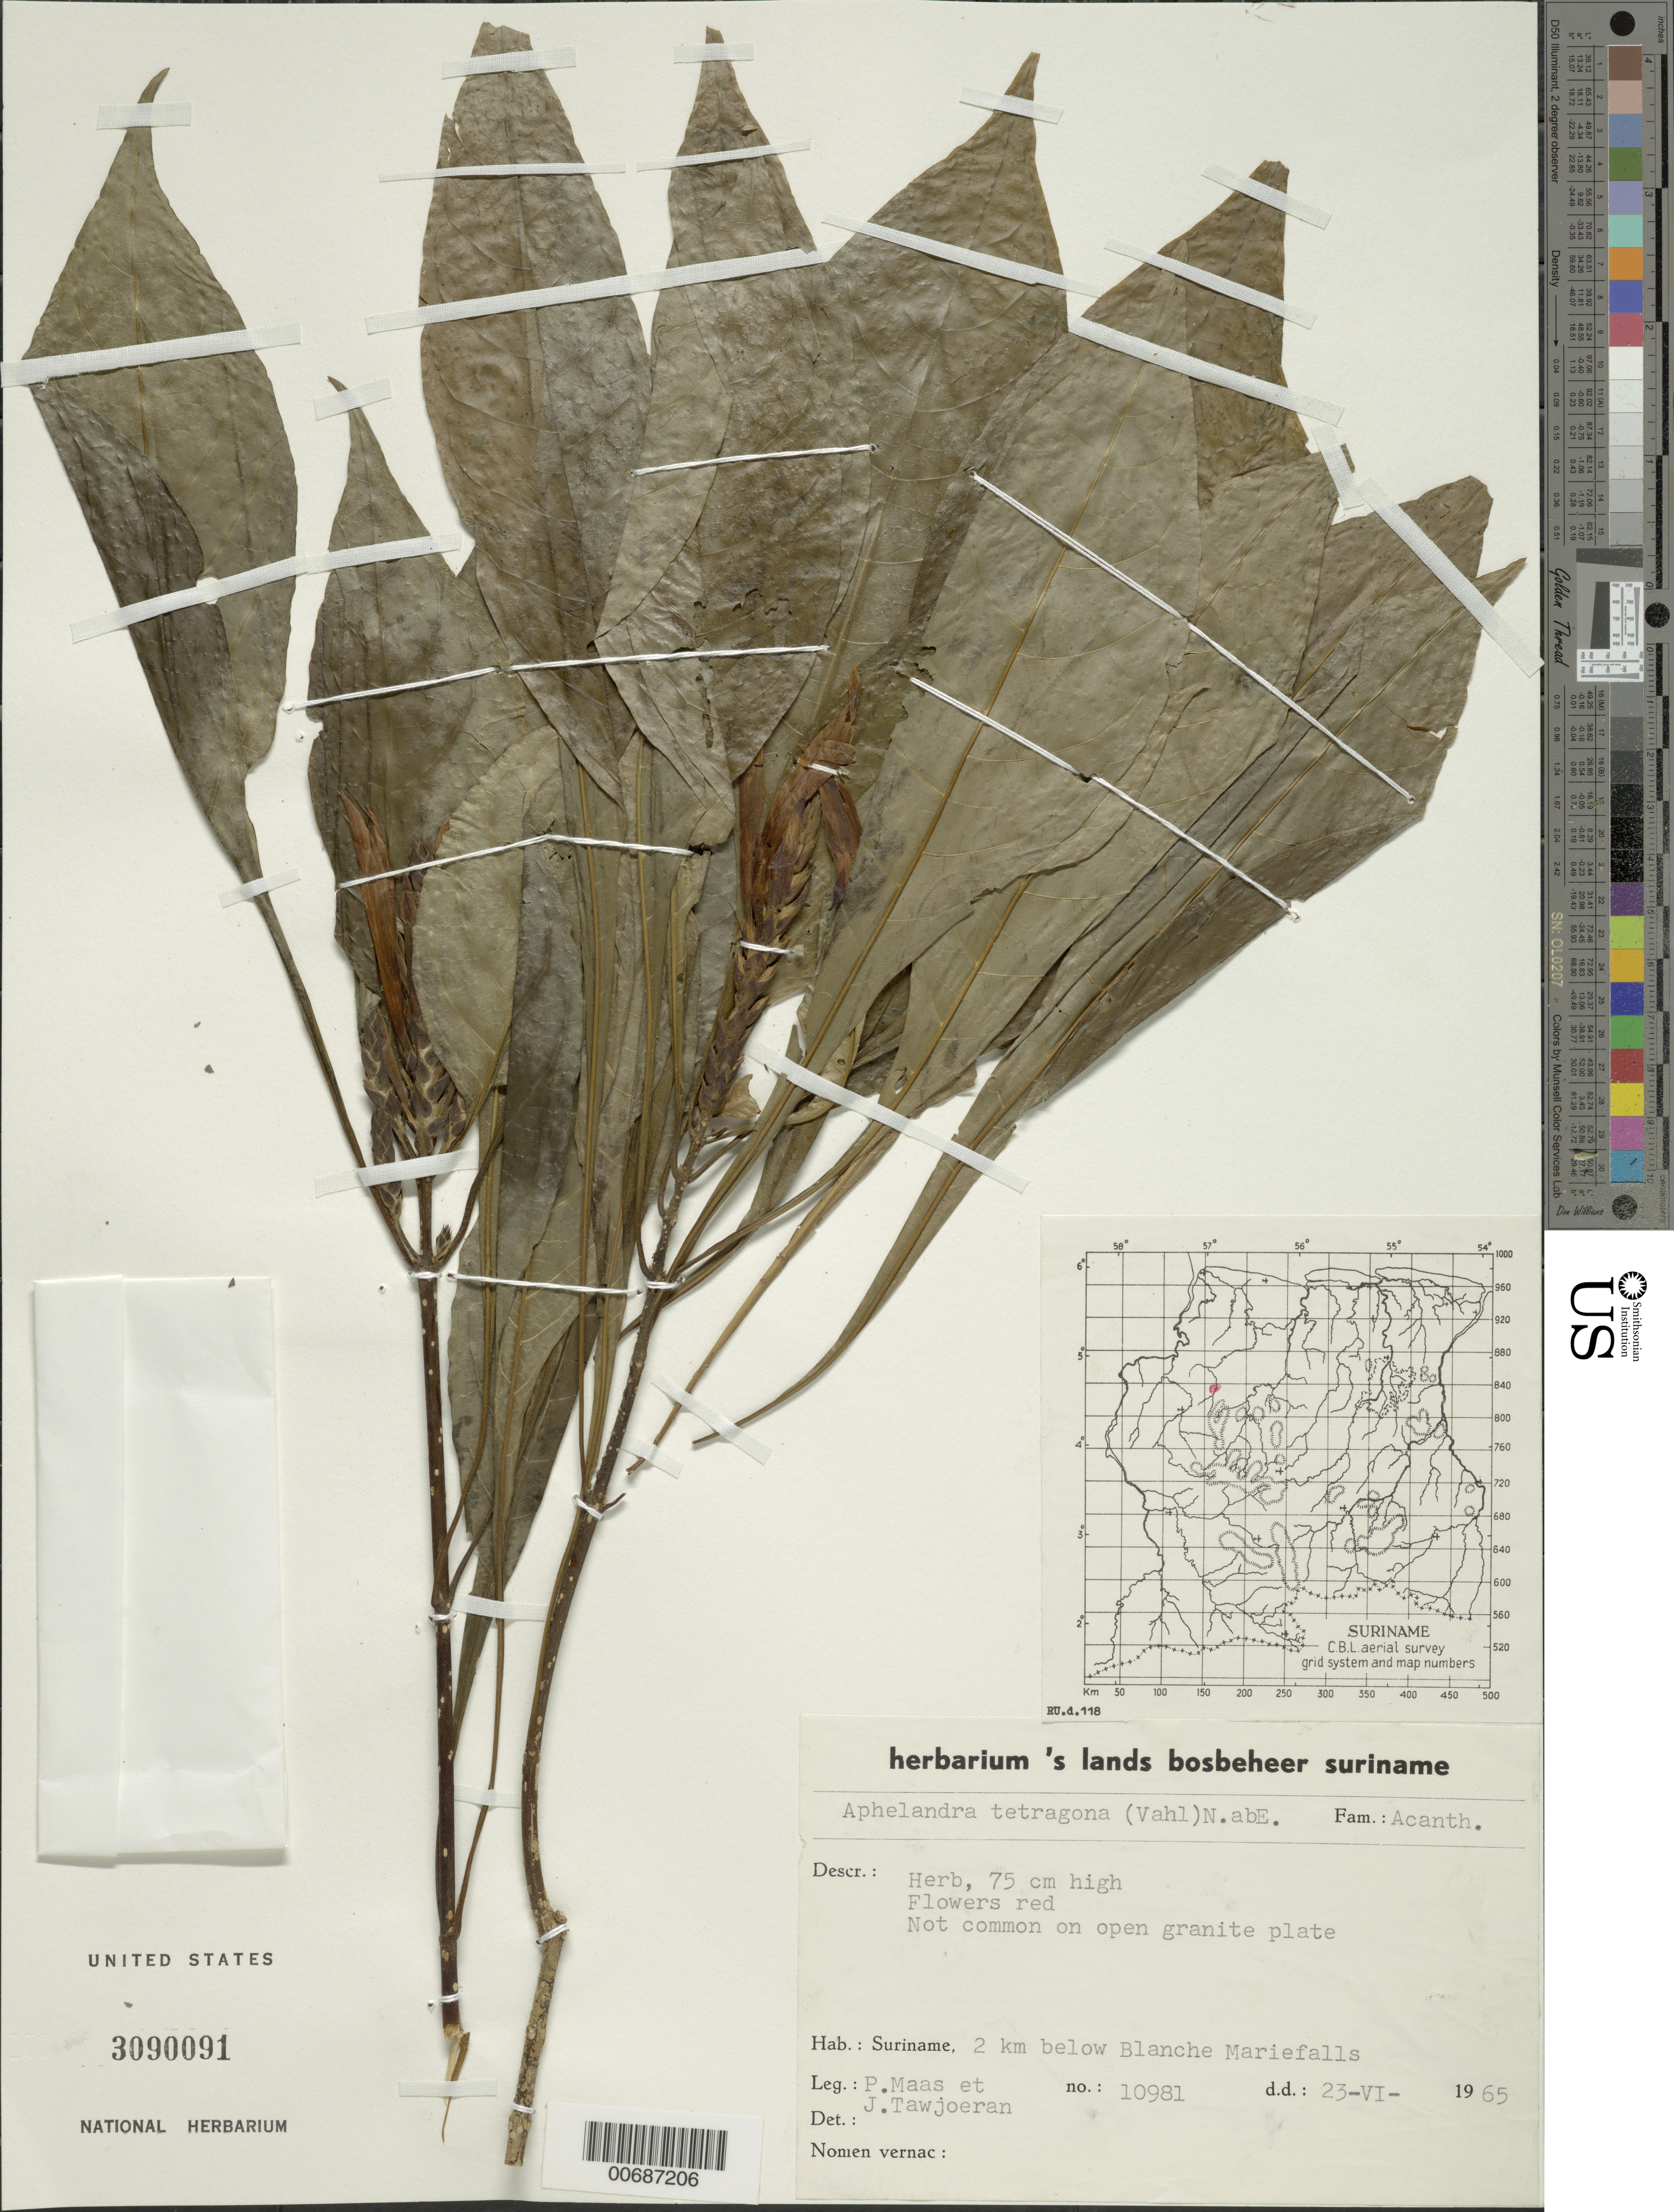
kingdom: Plantae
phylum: Tracheophyta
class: Magnoliopsida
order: Lamiales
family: Acanthaceae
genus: Aphelandra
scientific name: Aphelandra tetragona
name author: (Vahl) Nees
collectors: P. Maas & J. Tawjoeran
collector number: LBB 10981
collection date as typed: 23-Jun-65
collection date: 1965-06-23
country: Suriname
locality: Nickerie R., 2 km below Blanche Marie Falls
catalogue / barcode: US 3090091